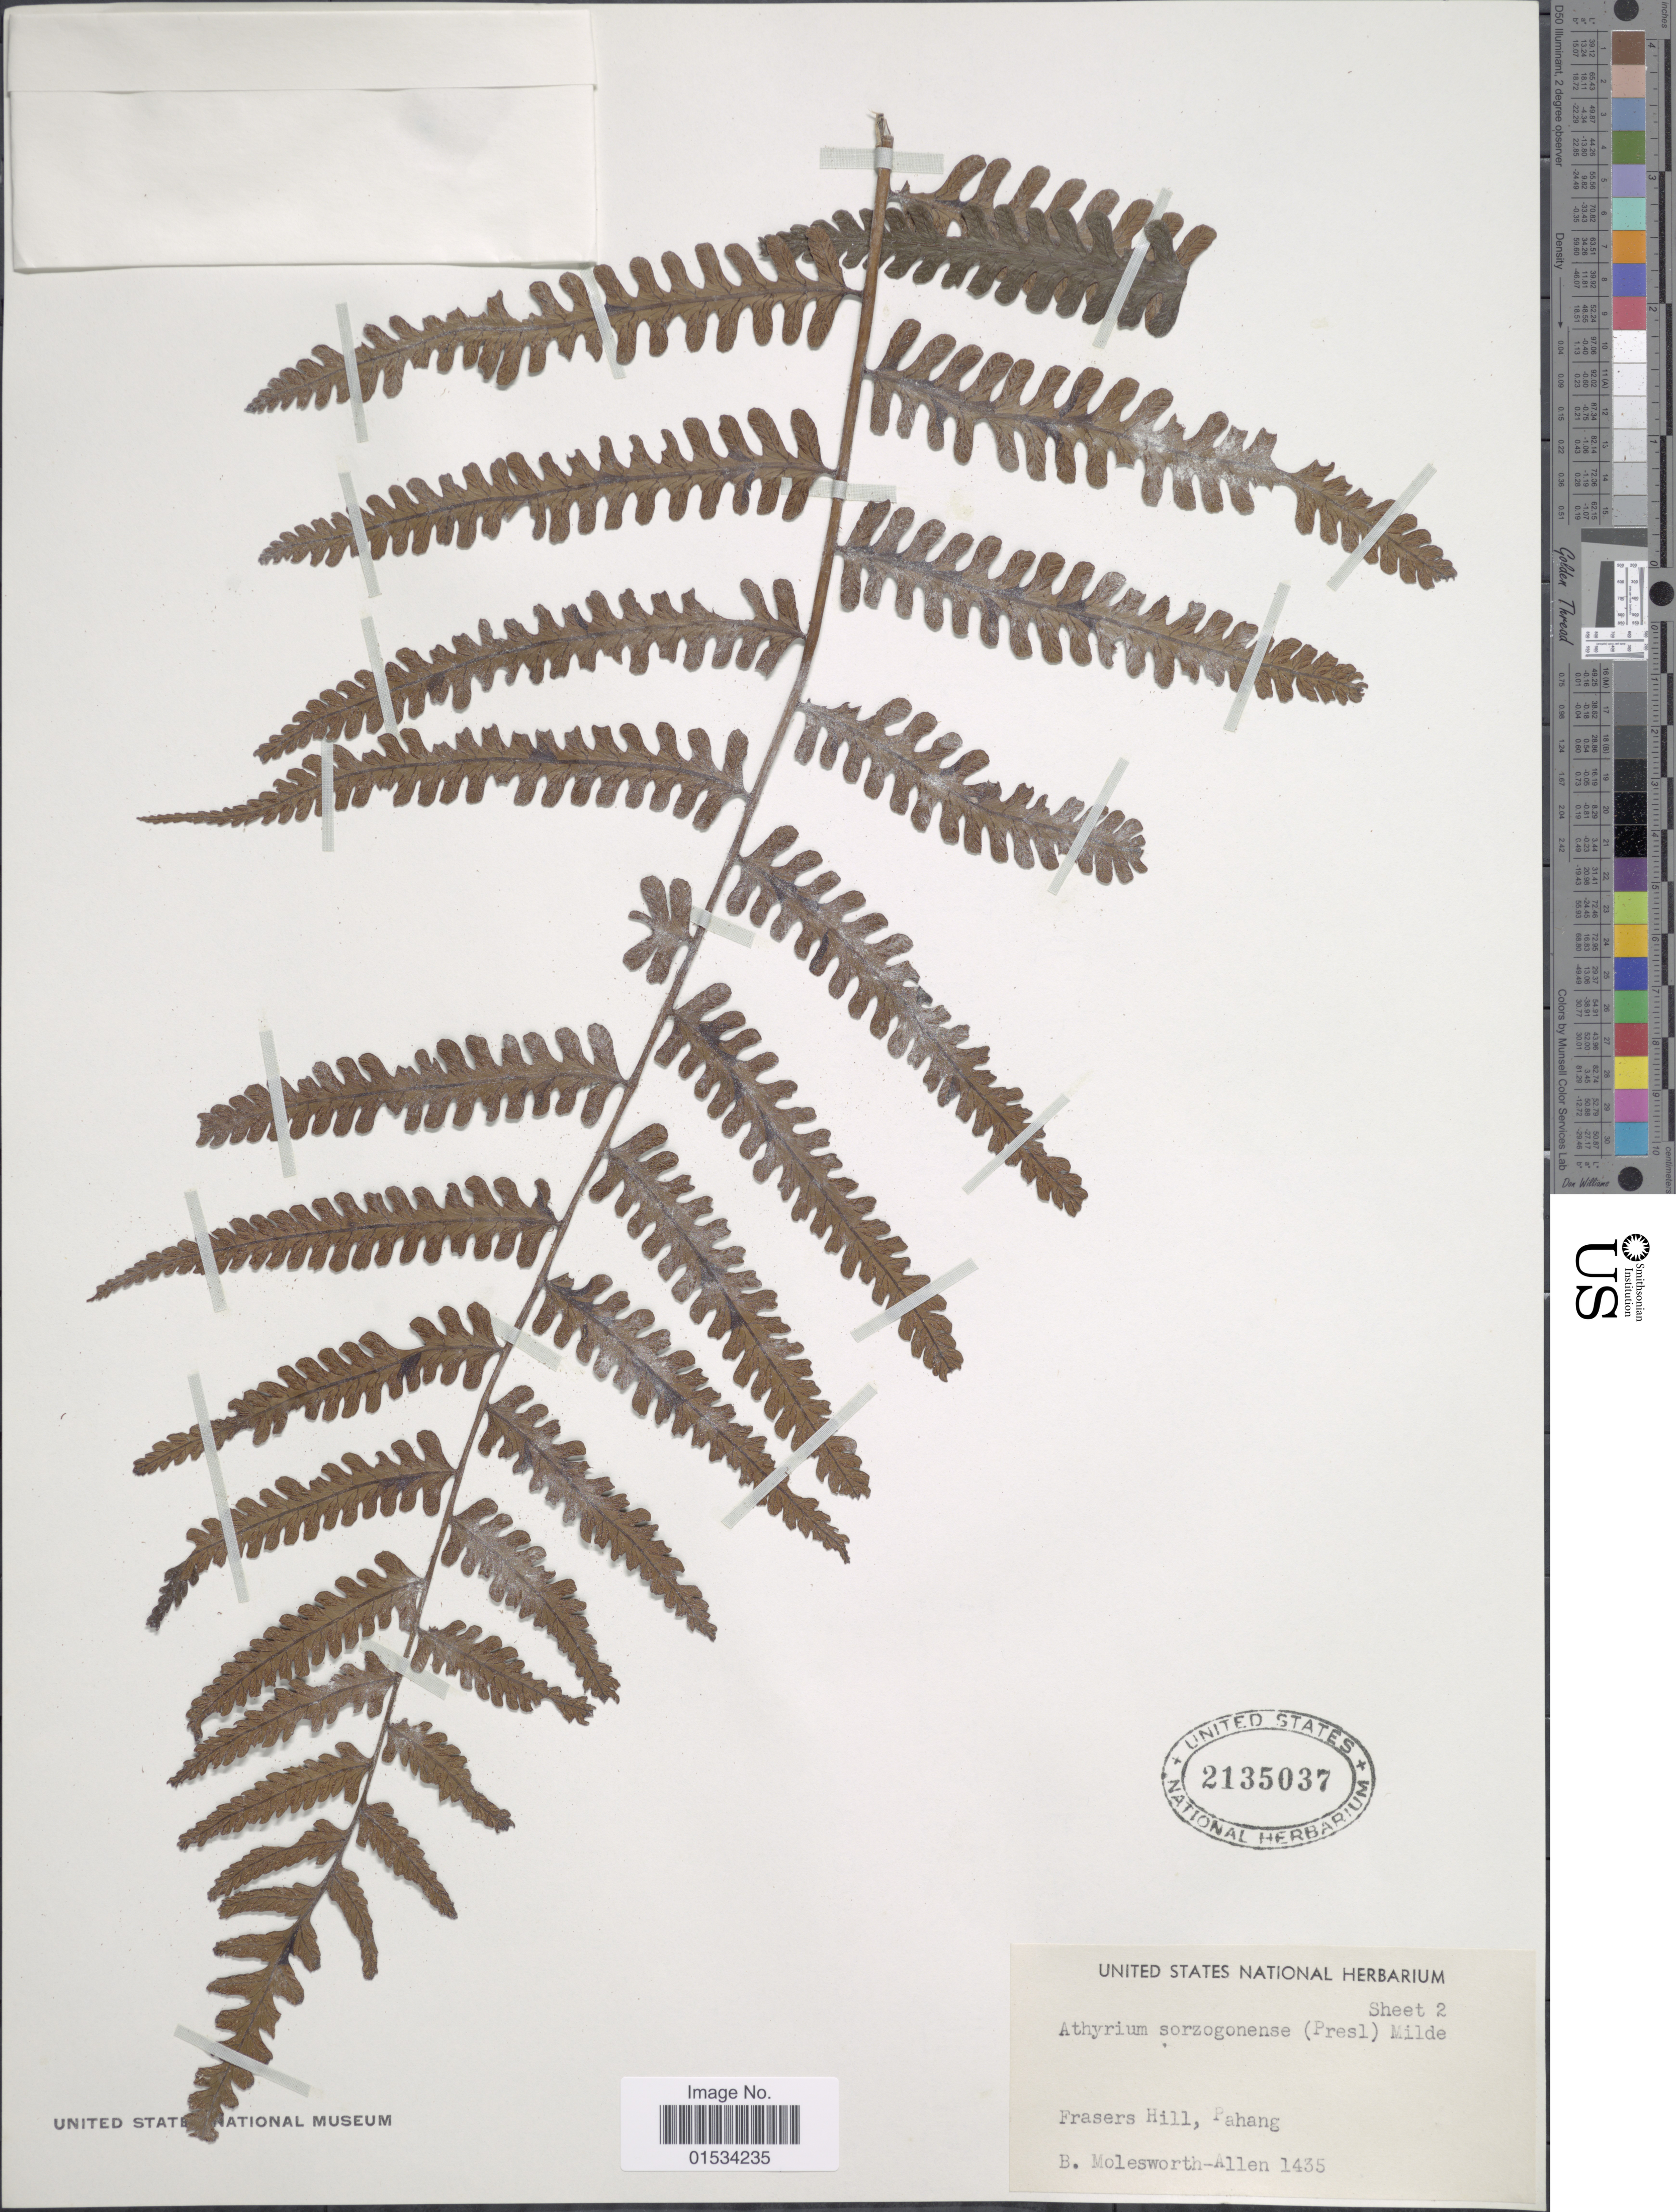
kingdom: Plantae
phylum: Tracheophyta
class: Polypodiopsida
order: Polypodiales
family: Athyriaceae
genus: Diplazium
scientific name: Diplazium sorzogonense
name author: (C. Presl) C. Presl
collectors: B. E. G. Molesworth-Allen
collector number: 1435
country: Malaysia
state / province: Pahang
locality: Frasers Hill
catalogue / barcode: US 2135037